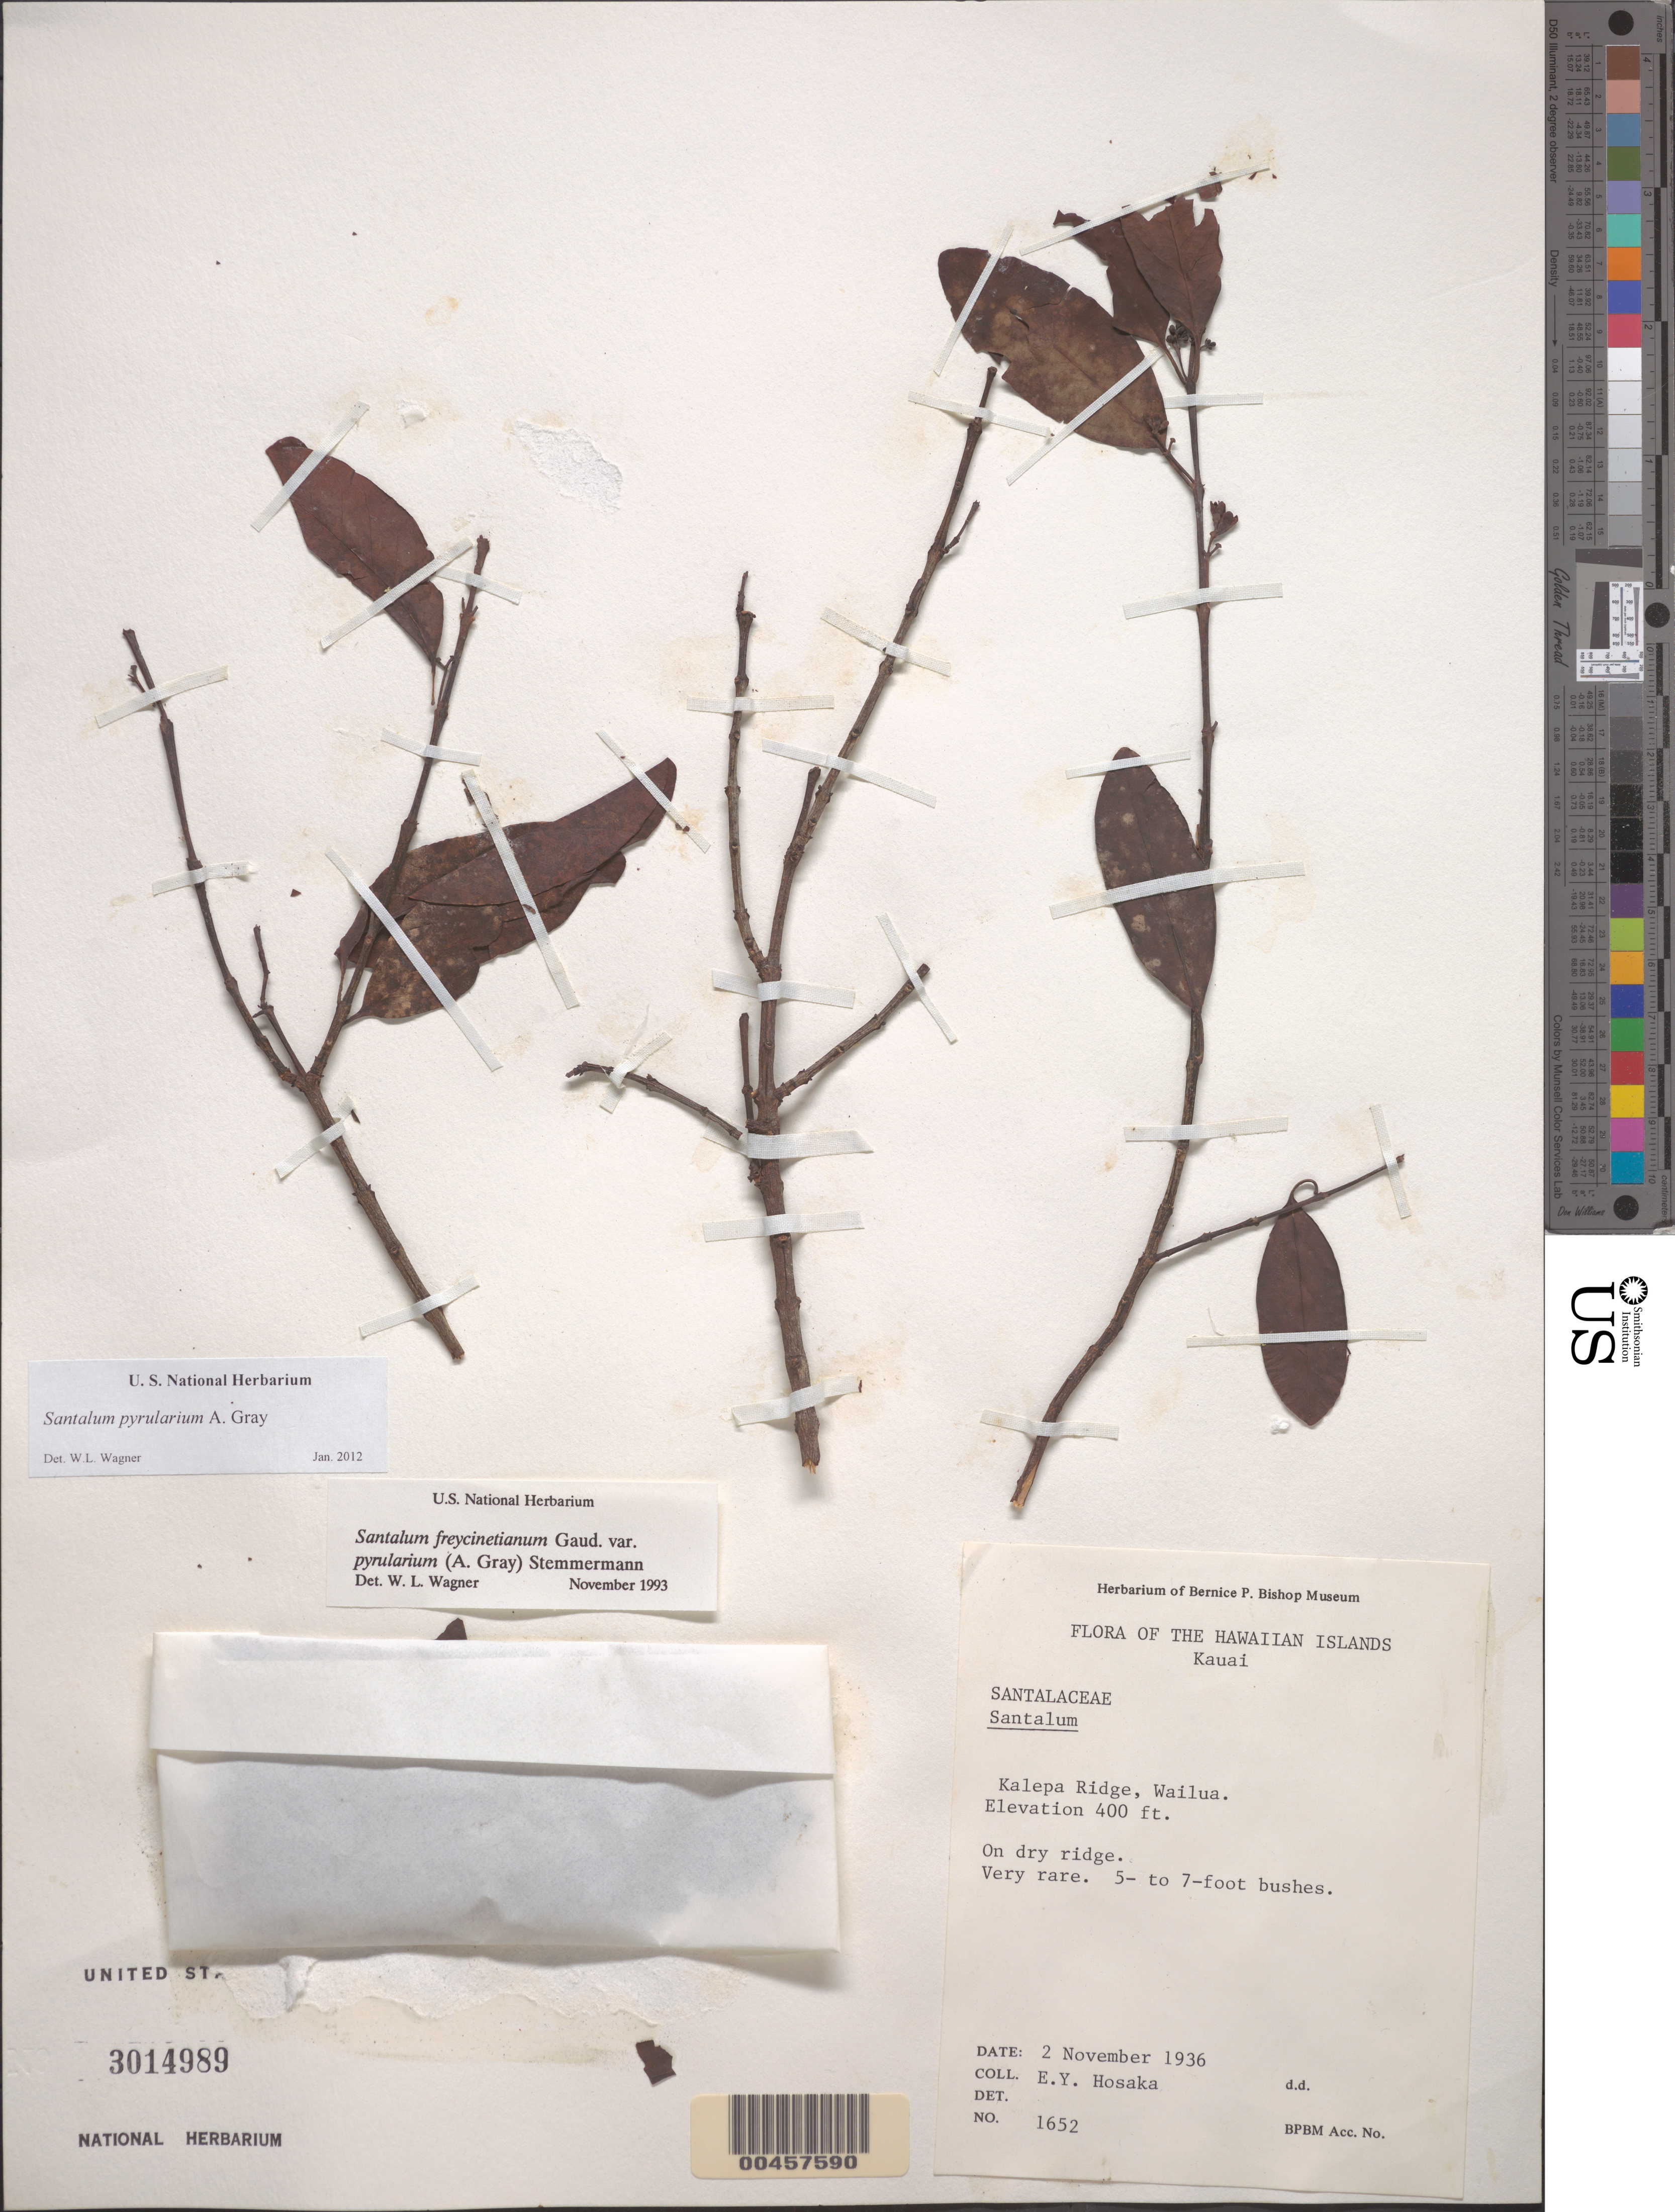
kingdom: Plantae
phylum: Tracheophyta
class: Magnoliopsida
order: Santalales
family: Santalaceae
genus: Santalum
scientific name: Santalum pyrularium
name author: A. Gray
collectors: E. Y. Hosaka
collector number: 1652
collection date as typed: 2 Nov 1936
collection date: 1936-11-02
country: United States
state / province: Hawaii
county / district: Kauai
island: Kaua'i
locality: Kalepa Ridge, Wailua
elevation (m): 122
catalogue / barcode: US 3014989